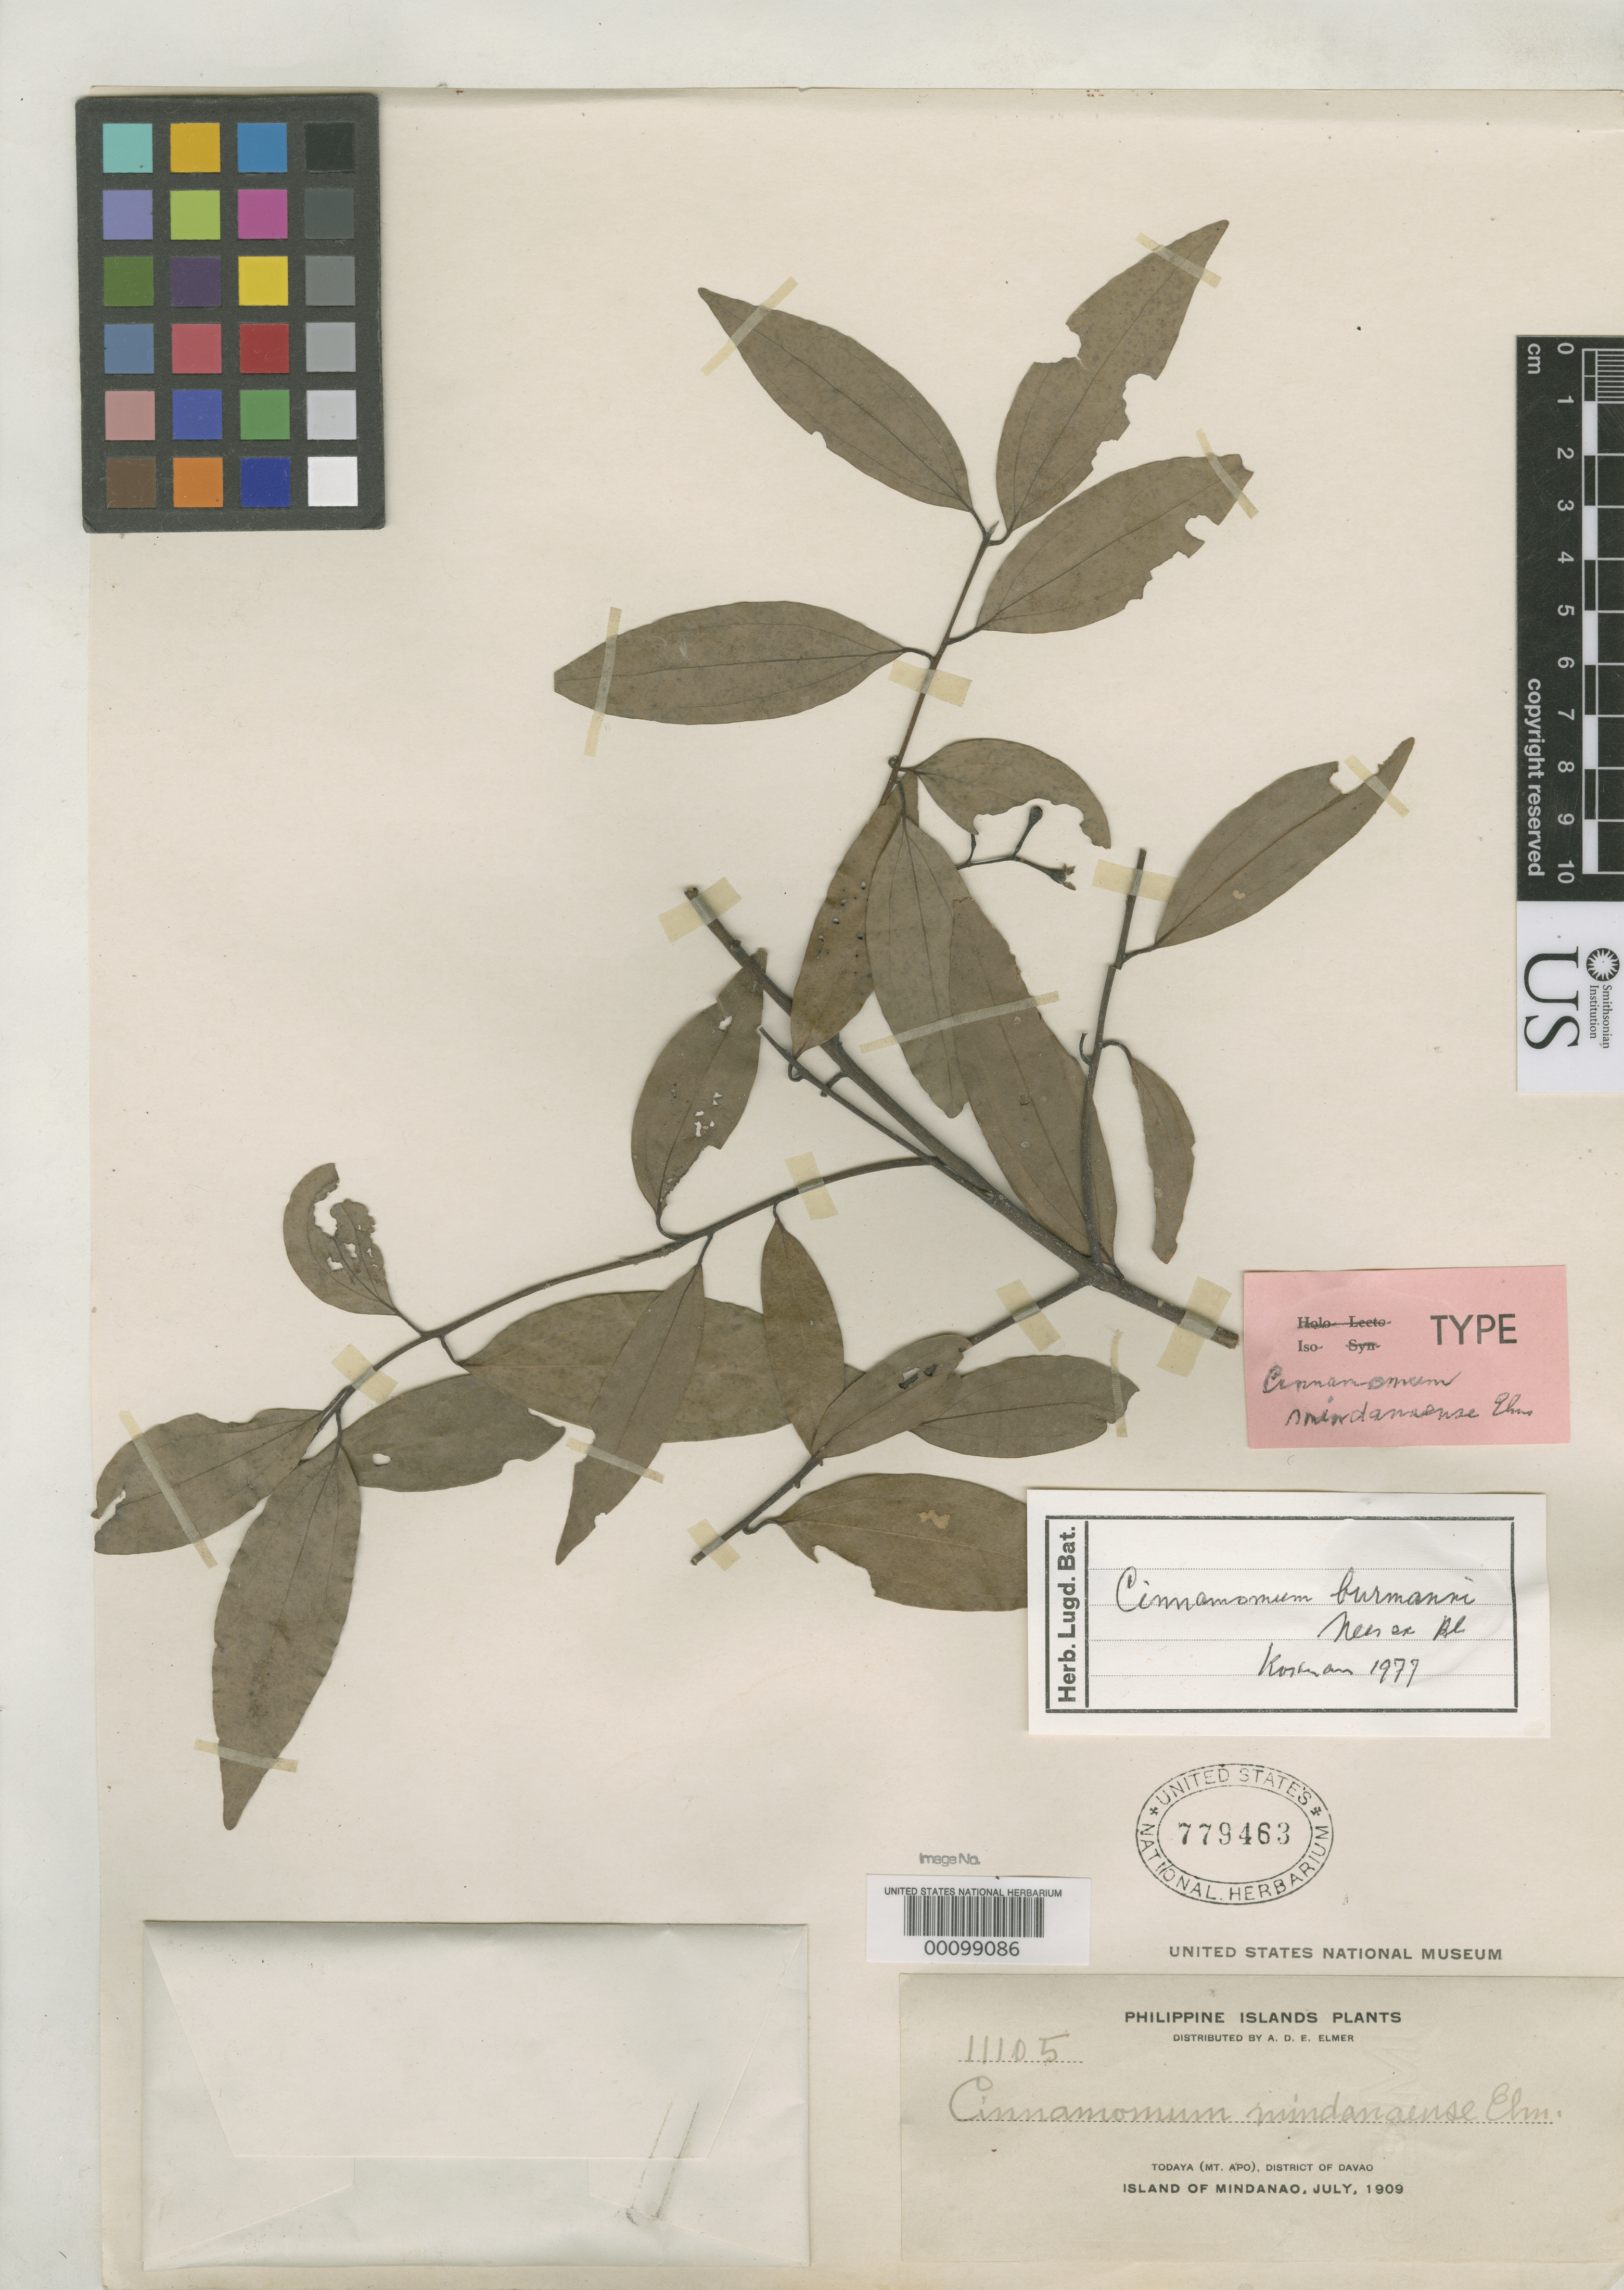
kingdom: Plantae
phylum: Tracheophyta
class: Magnoliopsida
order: Laurales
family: Lauraceae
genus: Cinnamomum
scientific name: Cinnamomum mindanaense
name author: Elmer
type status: Isotype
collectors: A. D. E. Elmer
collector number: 11105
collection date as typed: Jul 1909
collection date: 1909-07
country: Philippines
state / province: Davao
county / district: Davao del Sur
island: Mindanao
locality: Todaya, Mt. Apo.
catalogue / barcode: US 779463